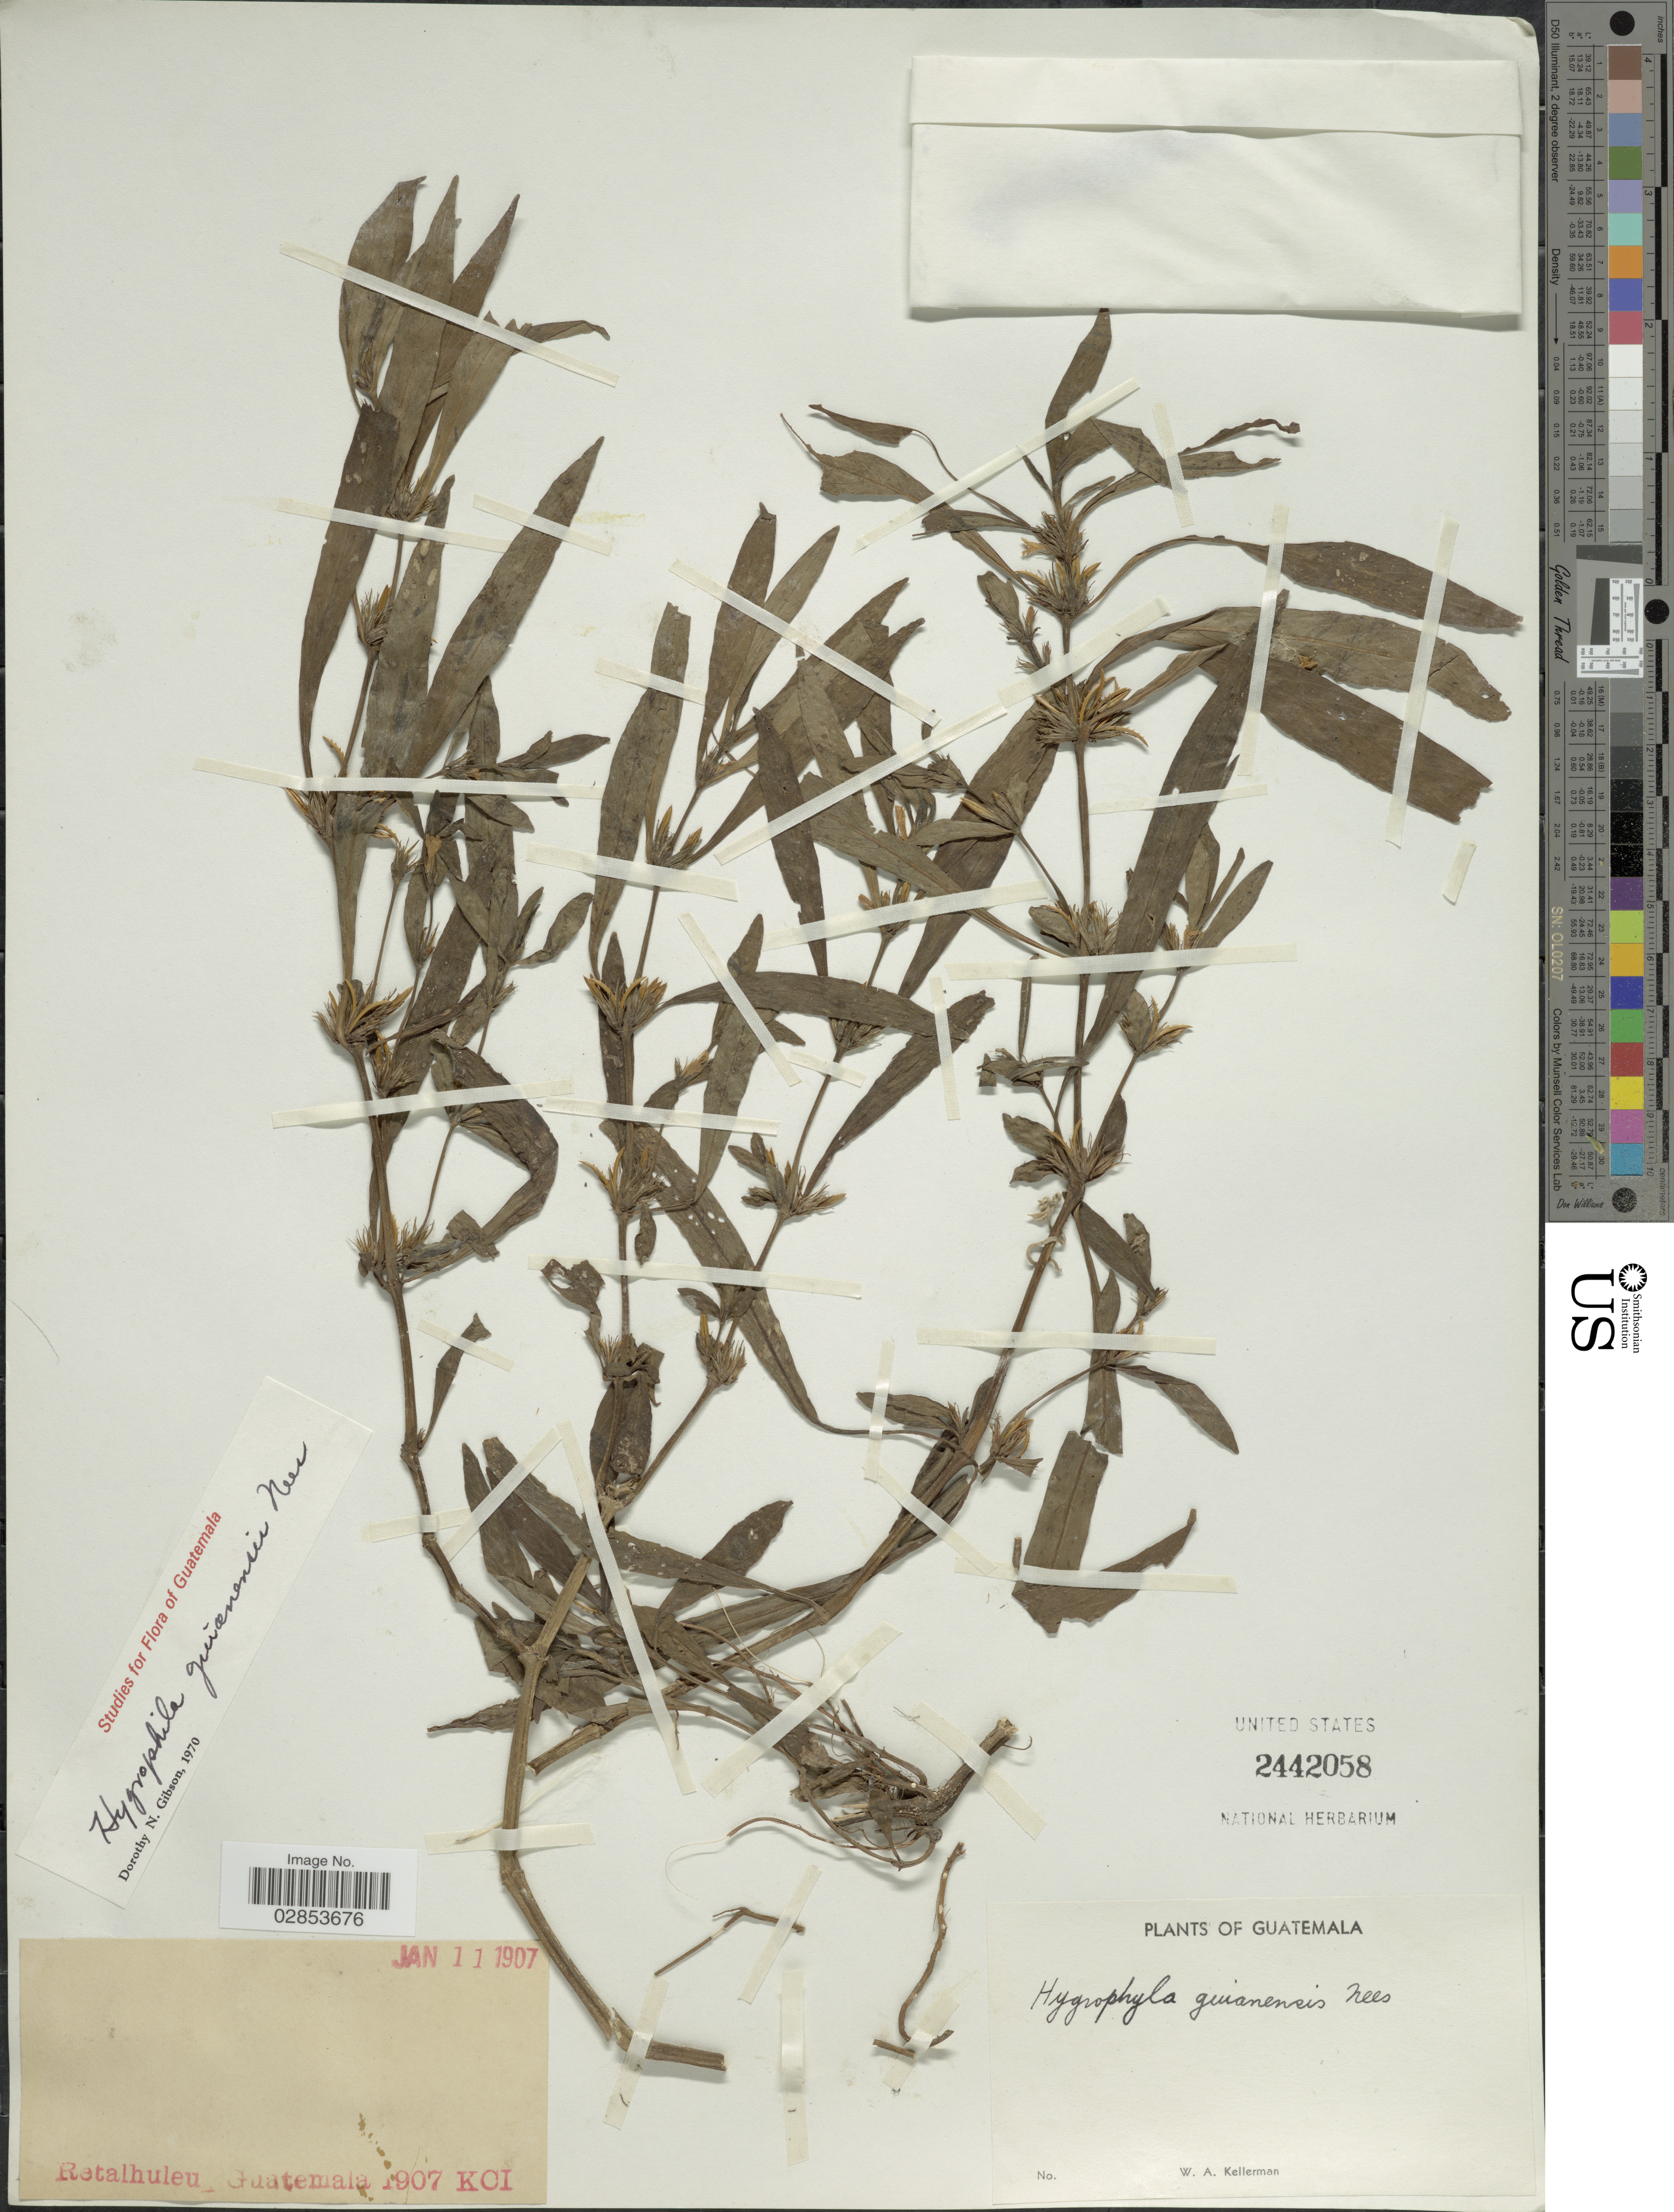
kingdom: Plantae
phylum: Tracheophyta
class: Magnoliopsida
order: Lamiales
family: Acanthaceae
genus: Hygrophila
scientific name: Hygrophila costata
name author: Nees & T. Nees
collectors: W. Kellerman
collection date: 1907-01-11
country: Guatemala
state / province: Retalhuleu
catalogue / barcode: US 2442058